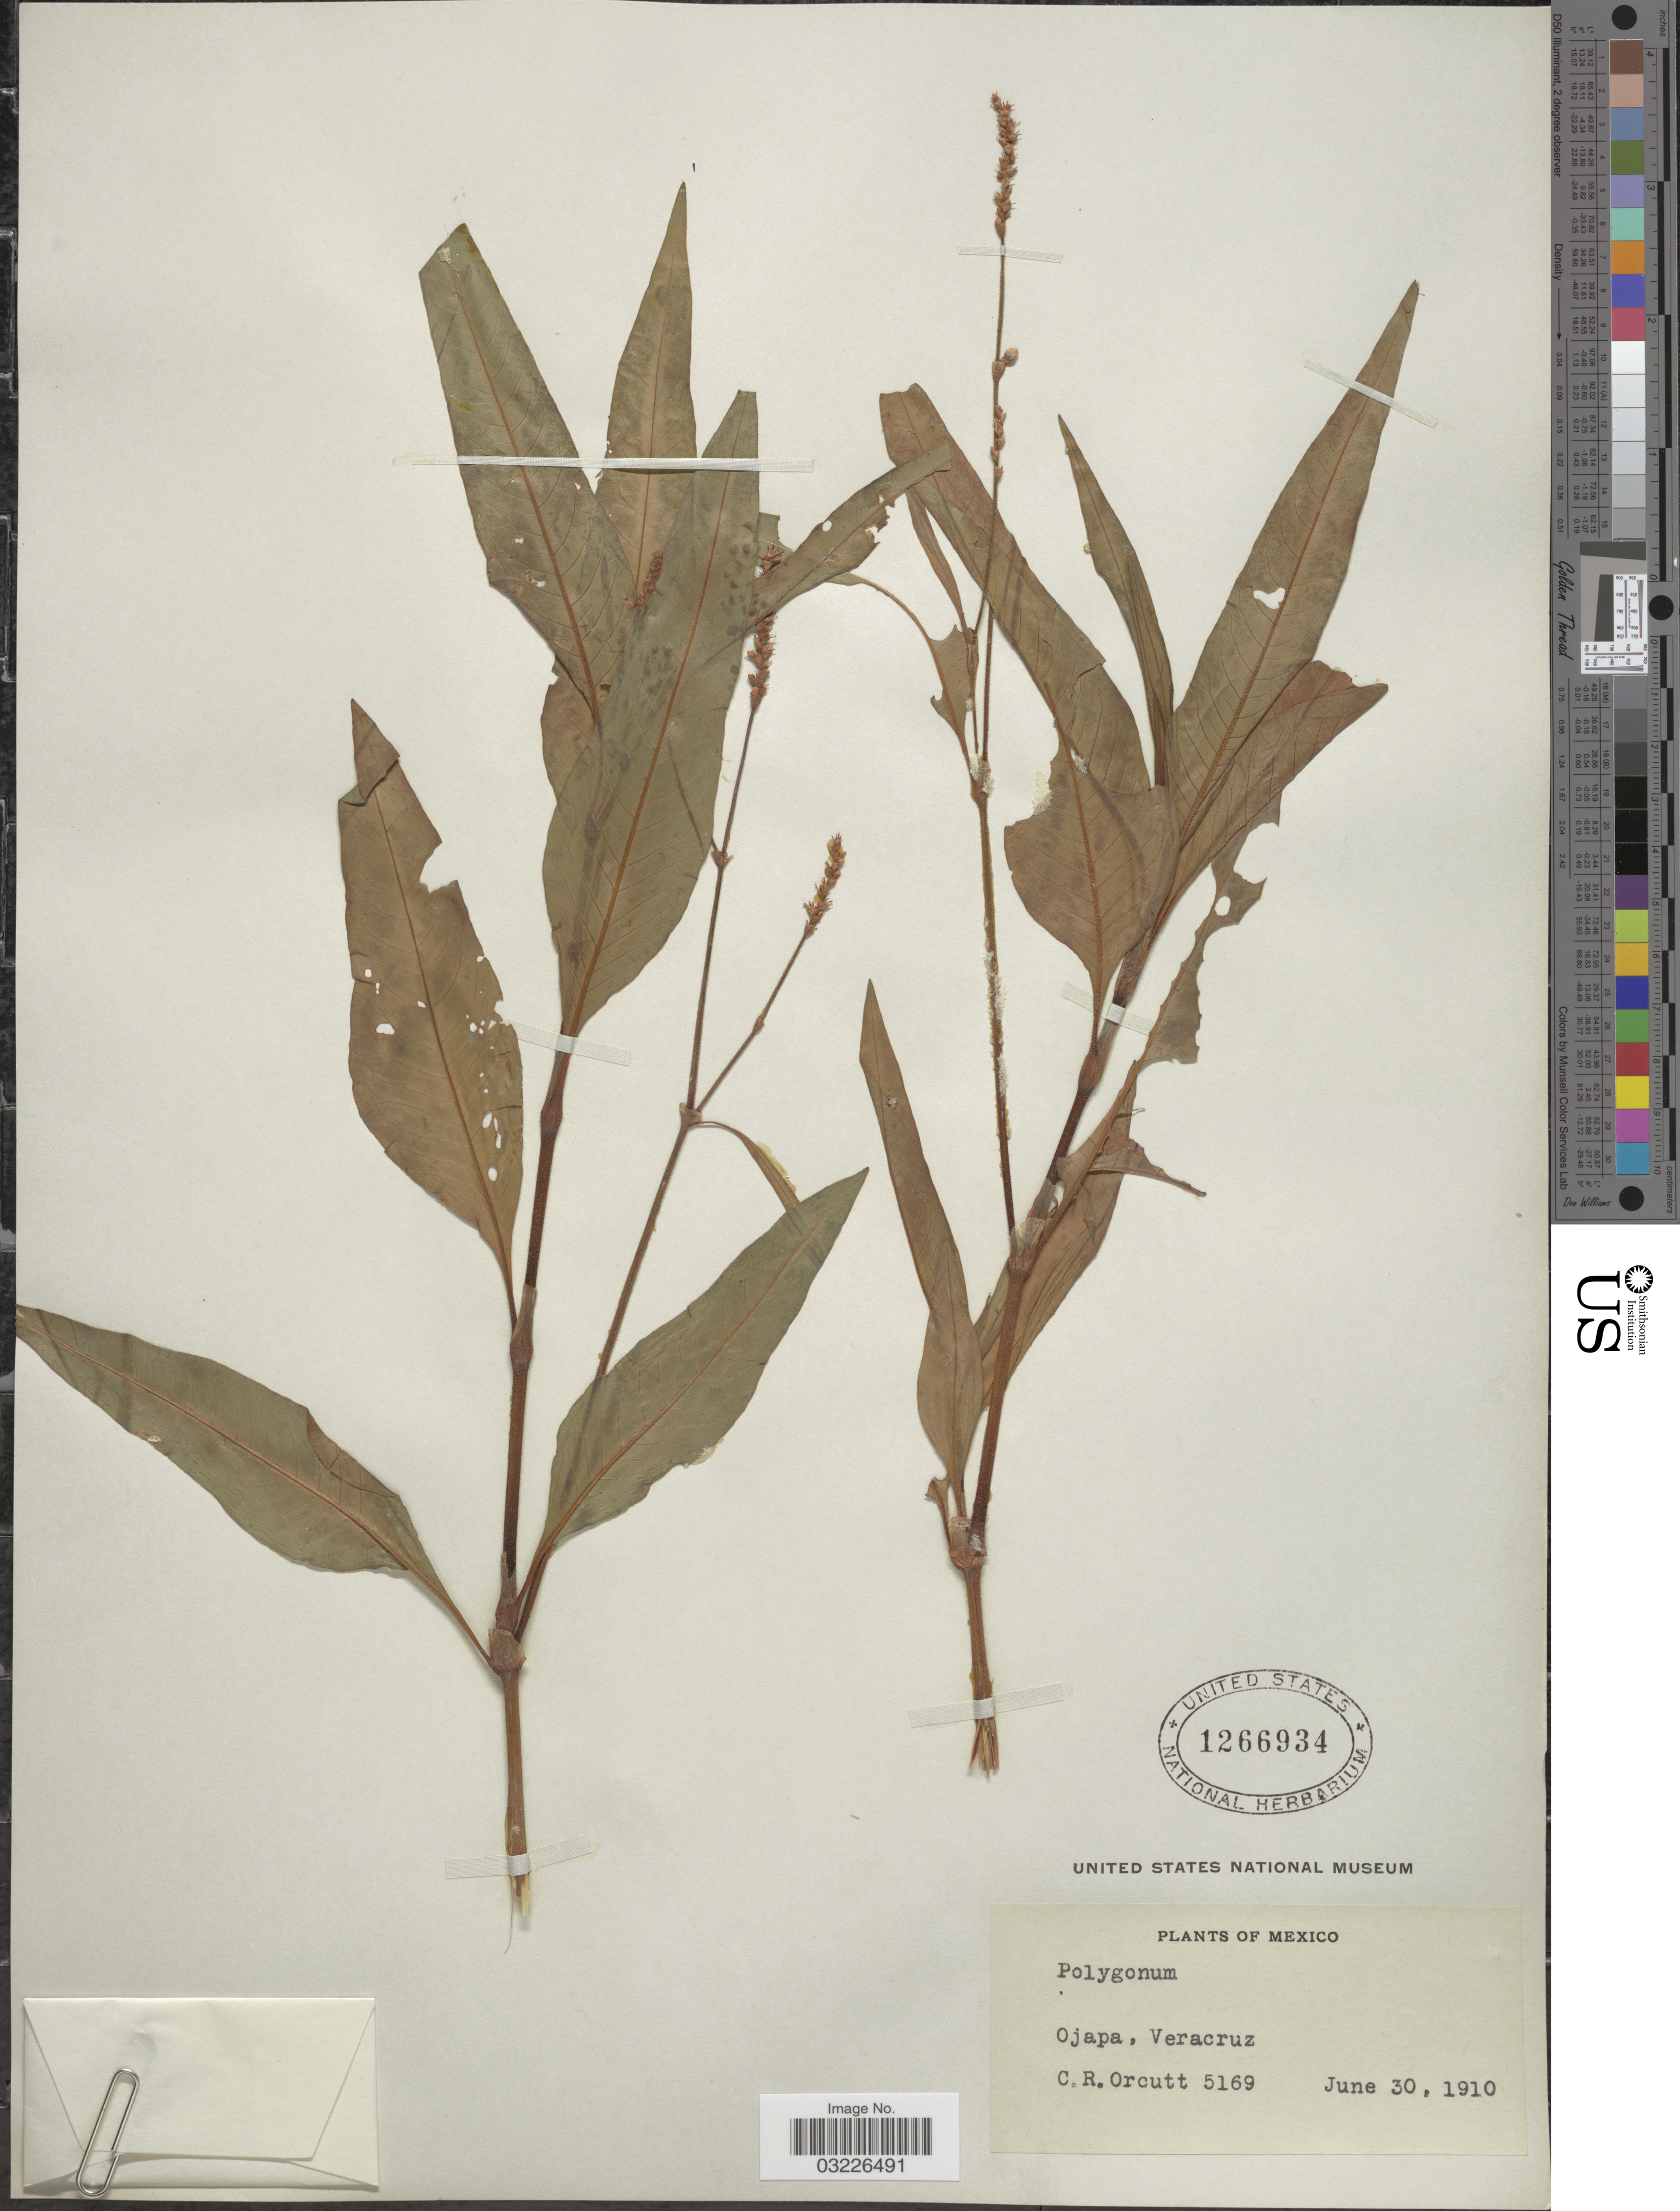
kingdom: Plantae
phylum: Tracheophyta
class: Magnoliopsida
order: Caryophyllales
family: Polygonaceae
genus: Polygonum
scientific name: Polygonum lapathifolium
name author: L.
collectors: C. R. Orcutt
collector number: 5169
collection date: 1910-06-30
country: Mexico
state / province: Veracruz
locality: Ojapa, Veracruz.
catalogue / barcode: US 1266934